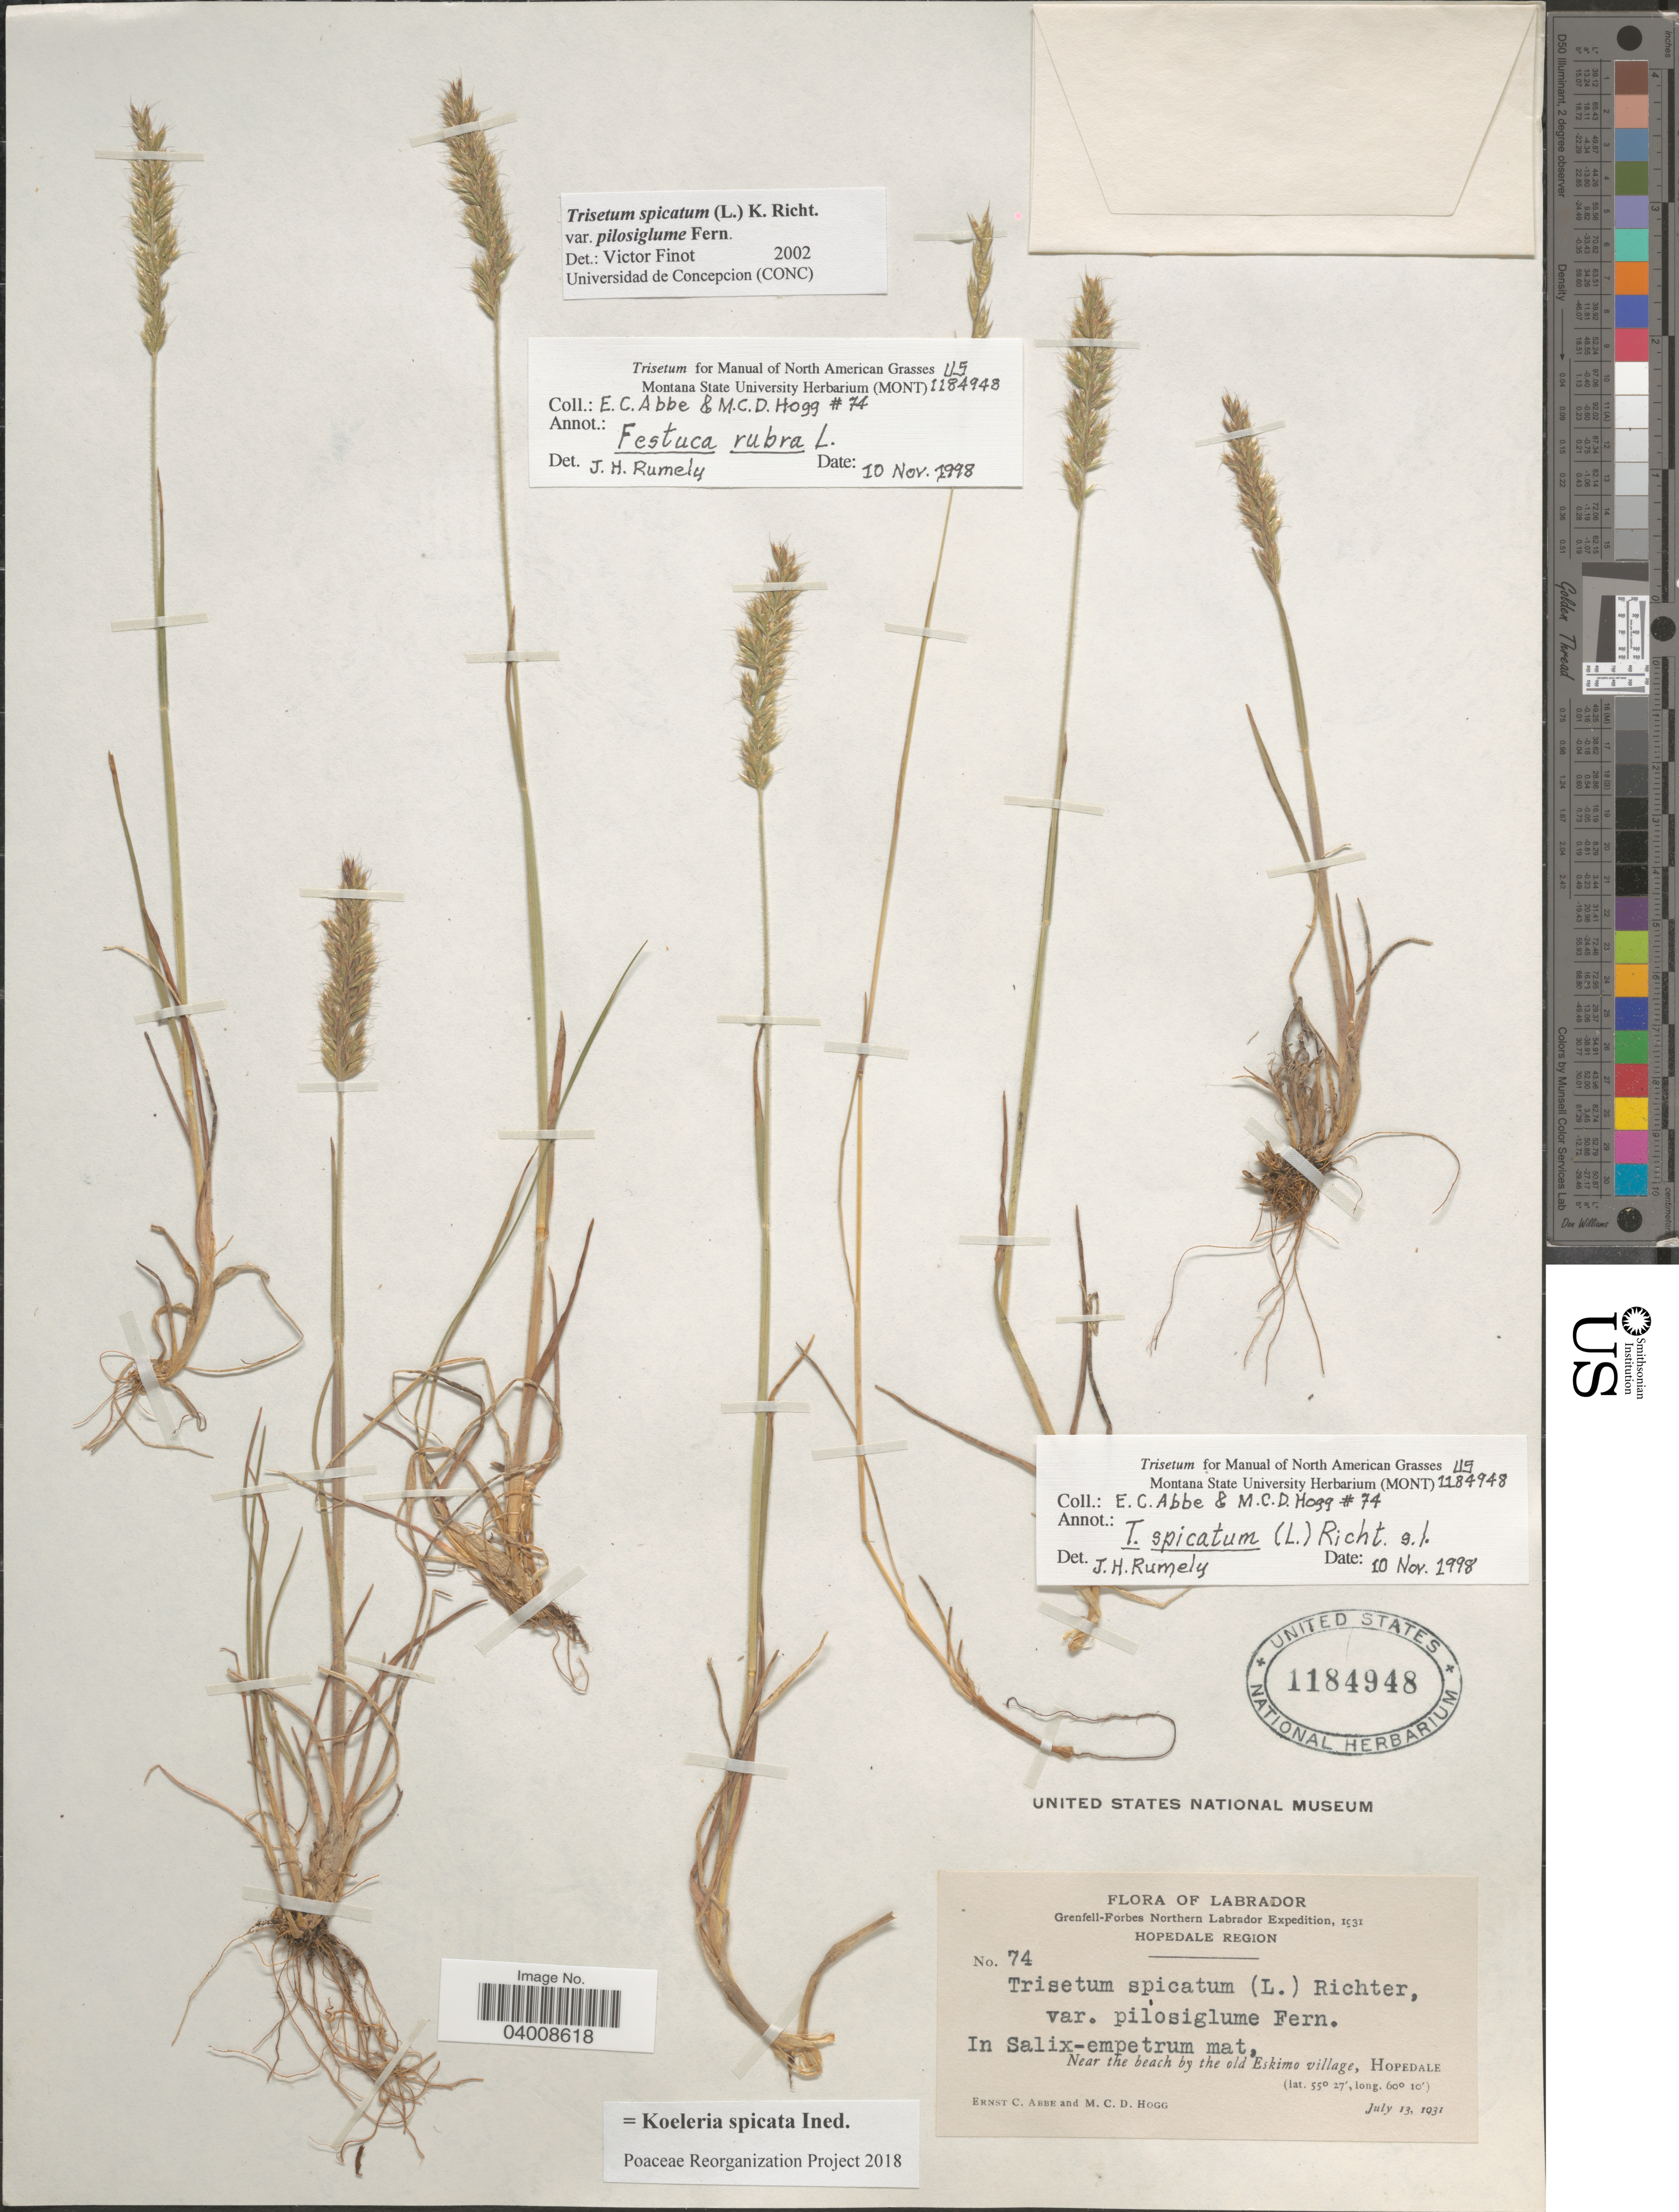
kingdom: Plantae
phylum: Tracheophyta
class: Liliopsida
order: Poales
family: Poaceae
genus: Koeleria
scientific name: Koeleria spicata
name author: (L.) Barberá et al.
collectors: E. C. Abbe & M. Hogg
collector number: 74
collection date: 1931-07-13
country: Canada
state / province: Newfoundland and Labrador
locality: Labrador. Hopedale Region. In Salix-empetrum mat, Near the beach by the old Eskimo village, Hopedale.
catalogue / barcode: US 1184948